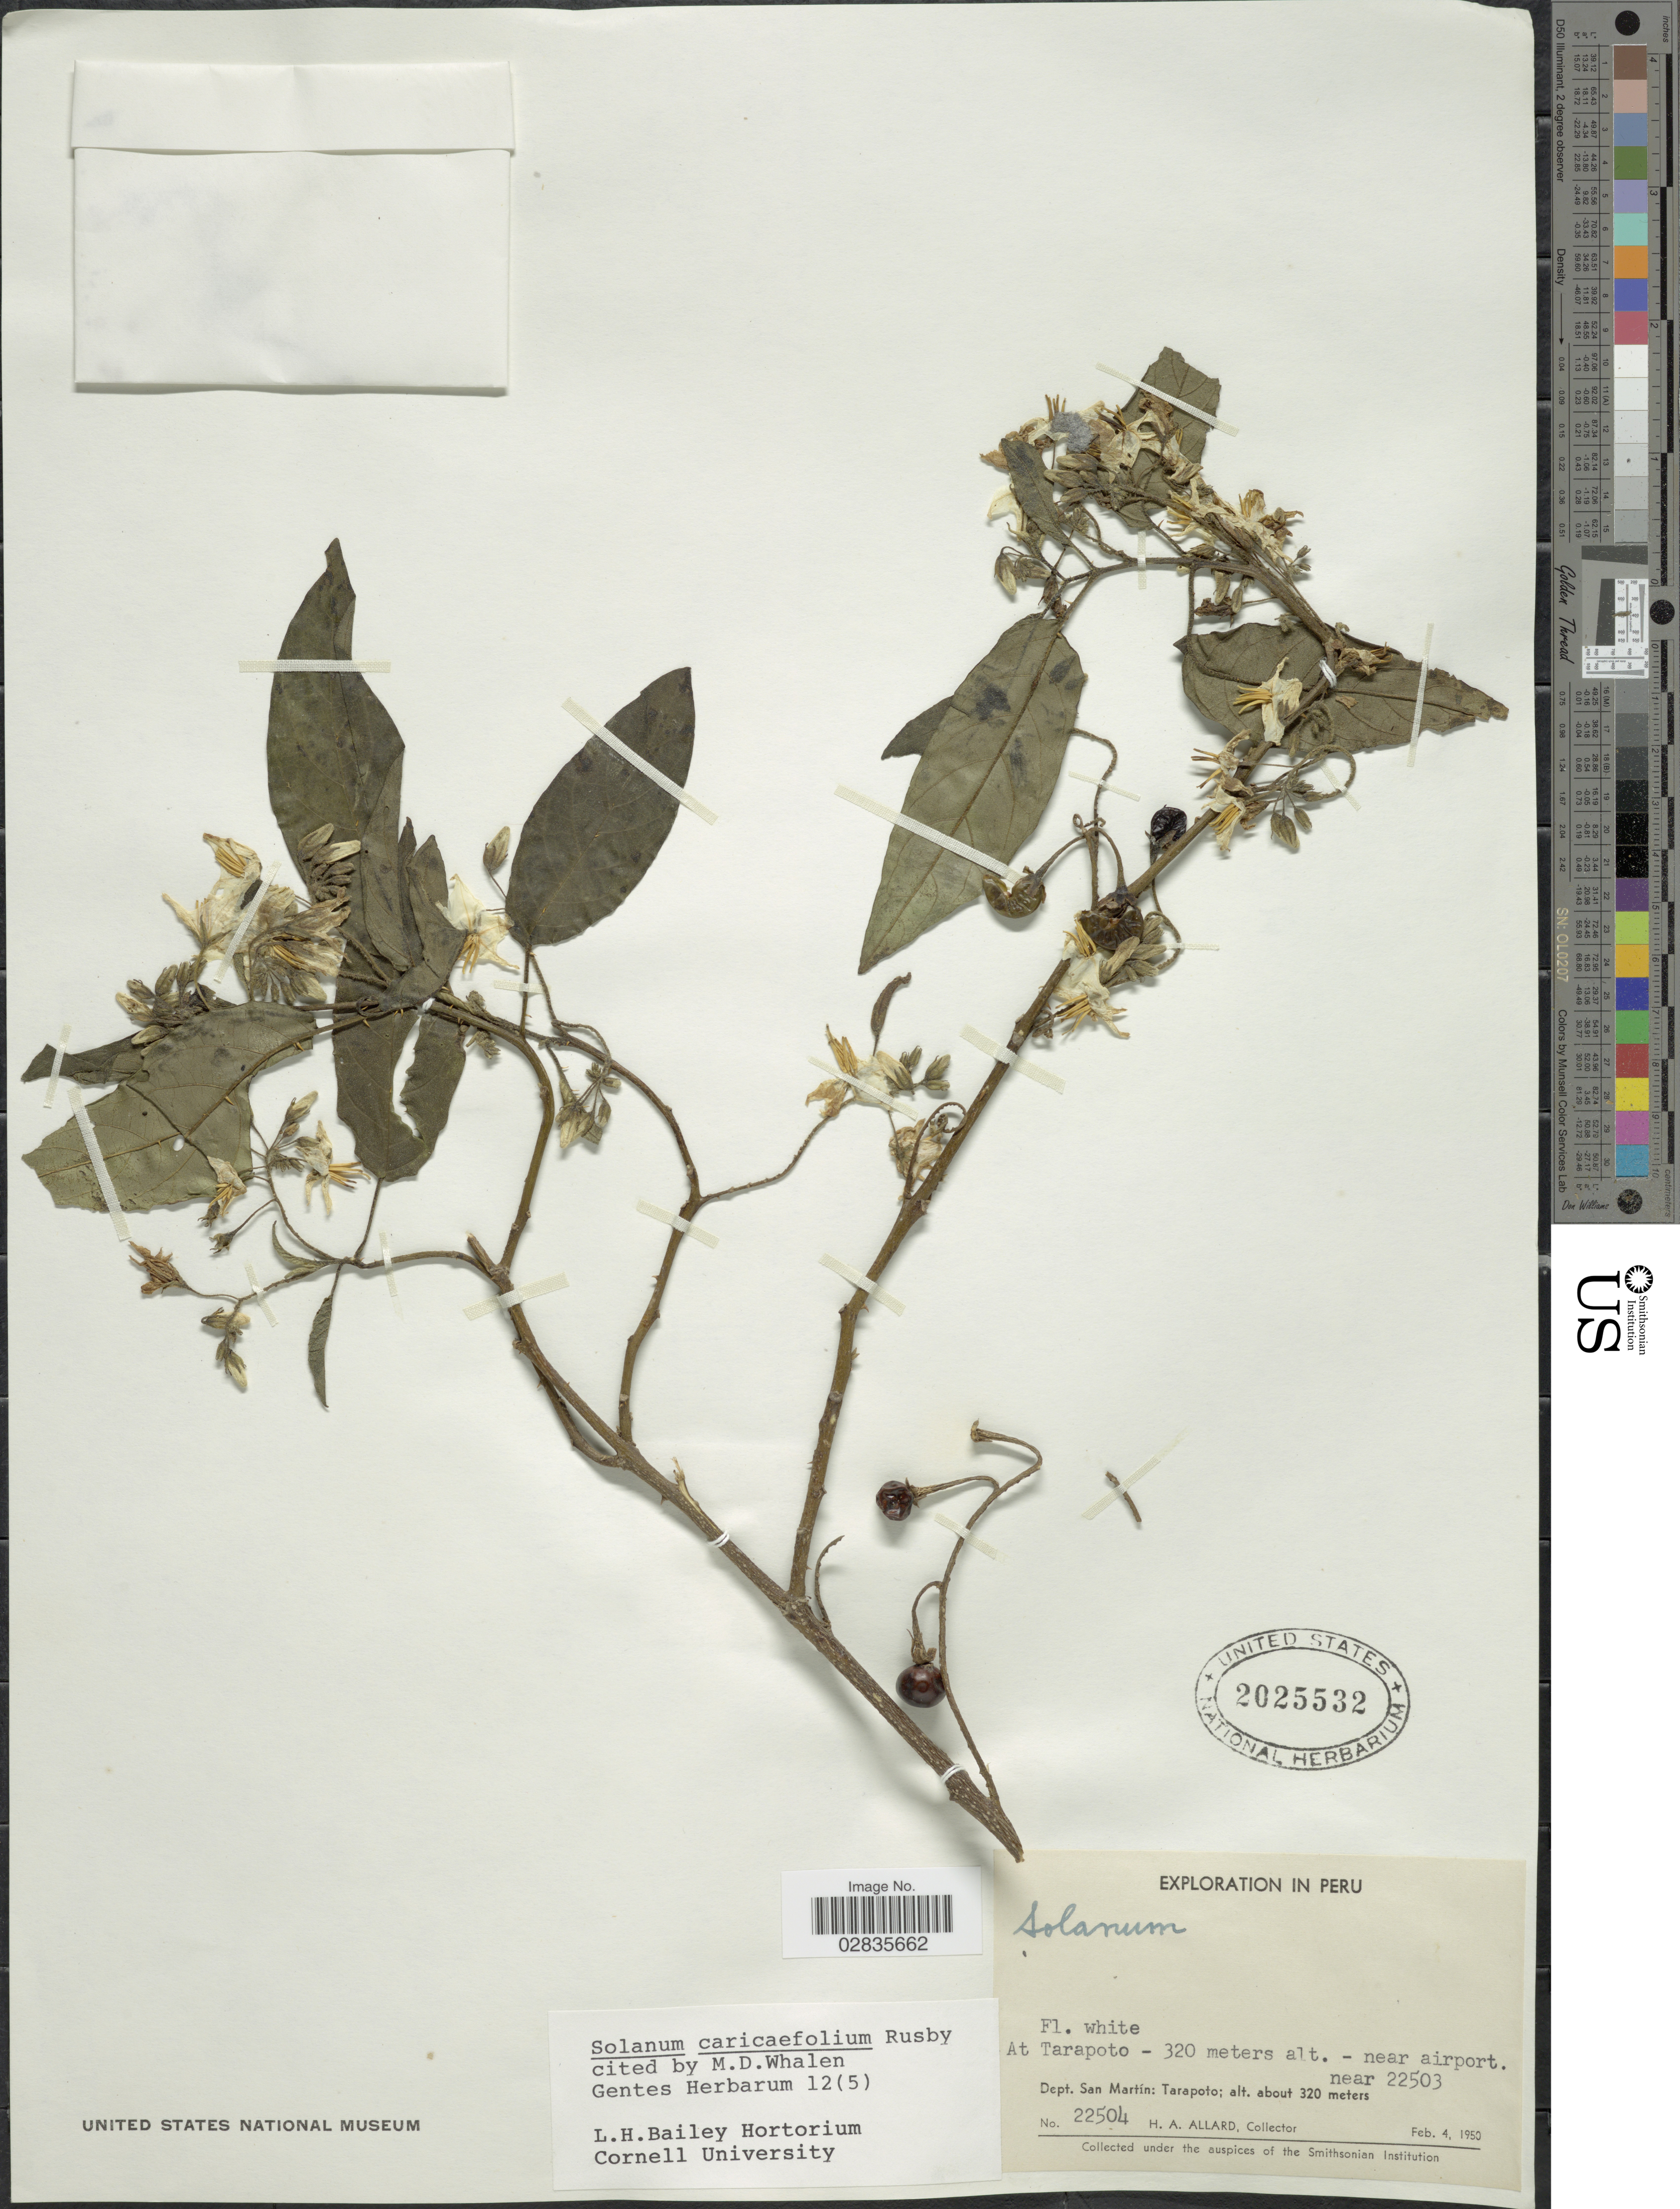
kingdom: Plantae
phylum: Tracheophyta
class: Magnoliopsida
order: Solanales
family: Solanaceae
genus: Solanum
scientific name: Solanum caricaefolium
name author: Rusby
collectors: H. A. Allard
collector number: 22504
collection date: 1950-02-04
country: Peru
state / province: San Martín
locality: Tarapoto, near airport, Dept. San Martín: Tarapoto.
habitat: near airport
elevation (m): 320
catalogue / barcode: US 2025532